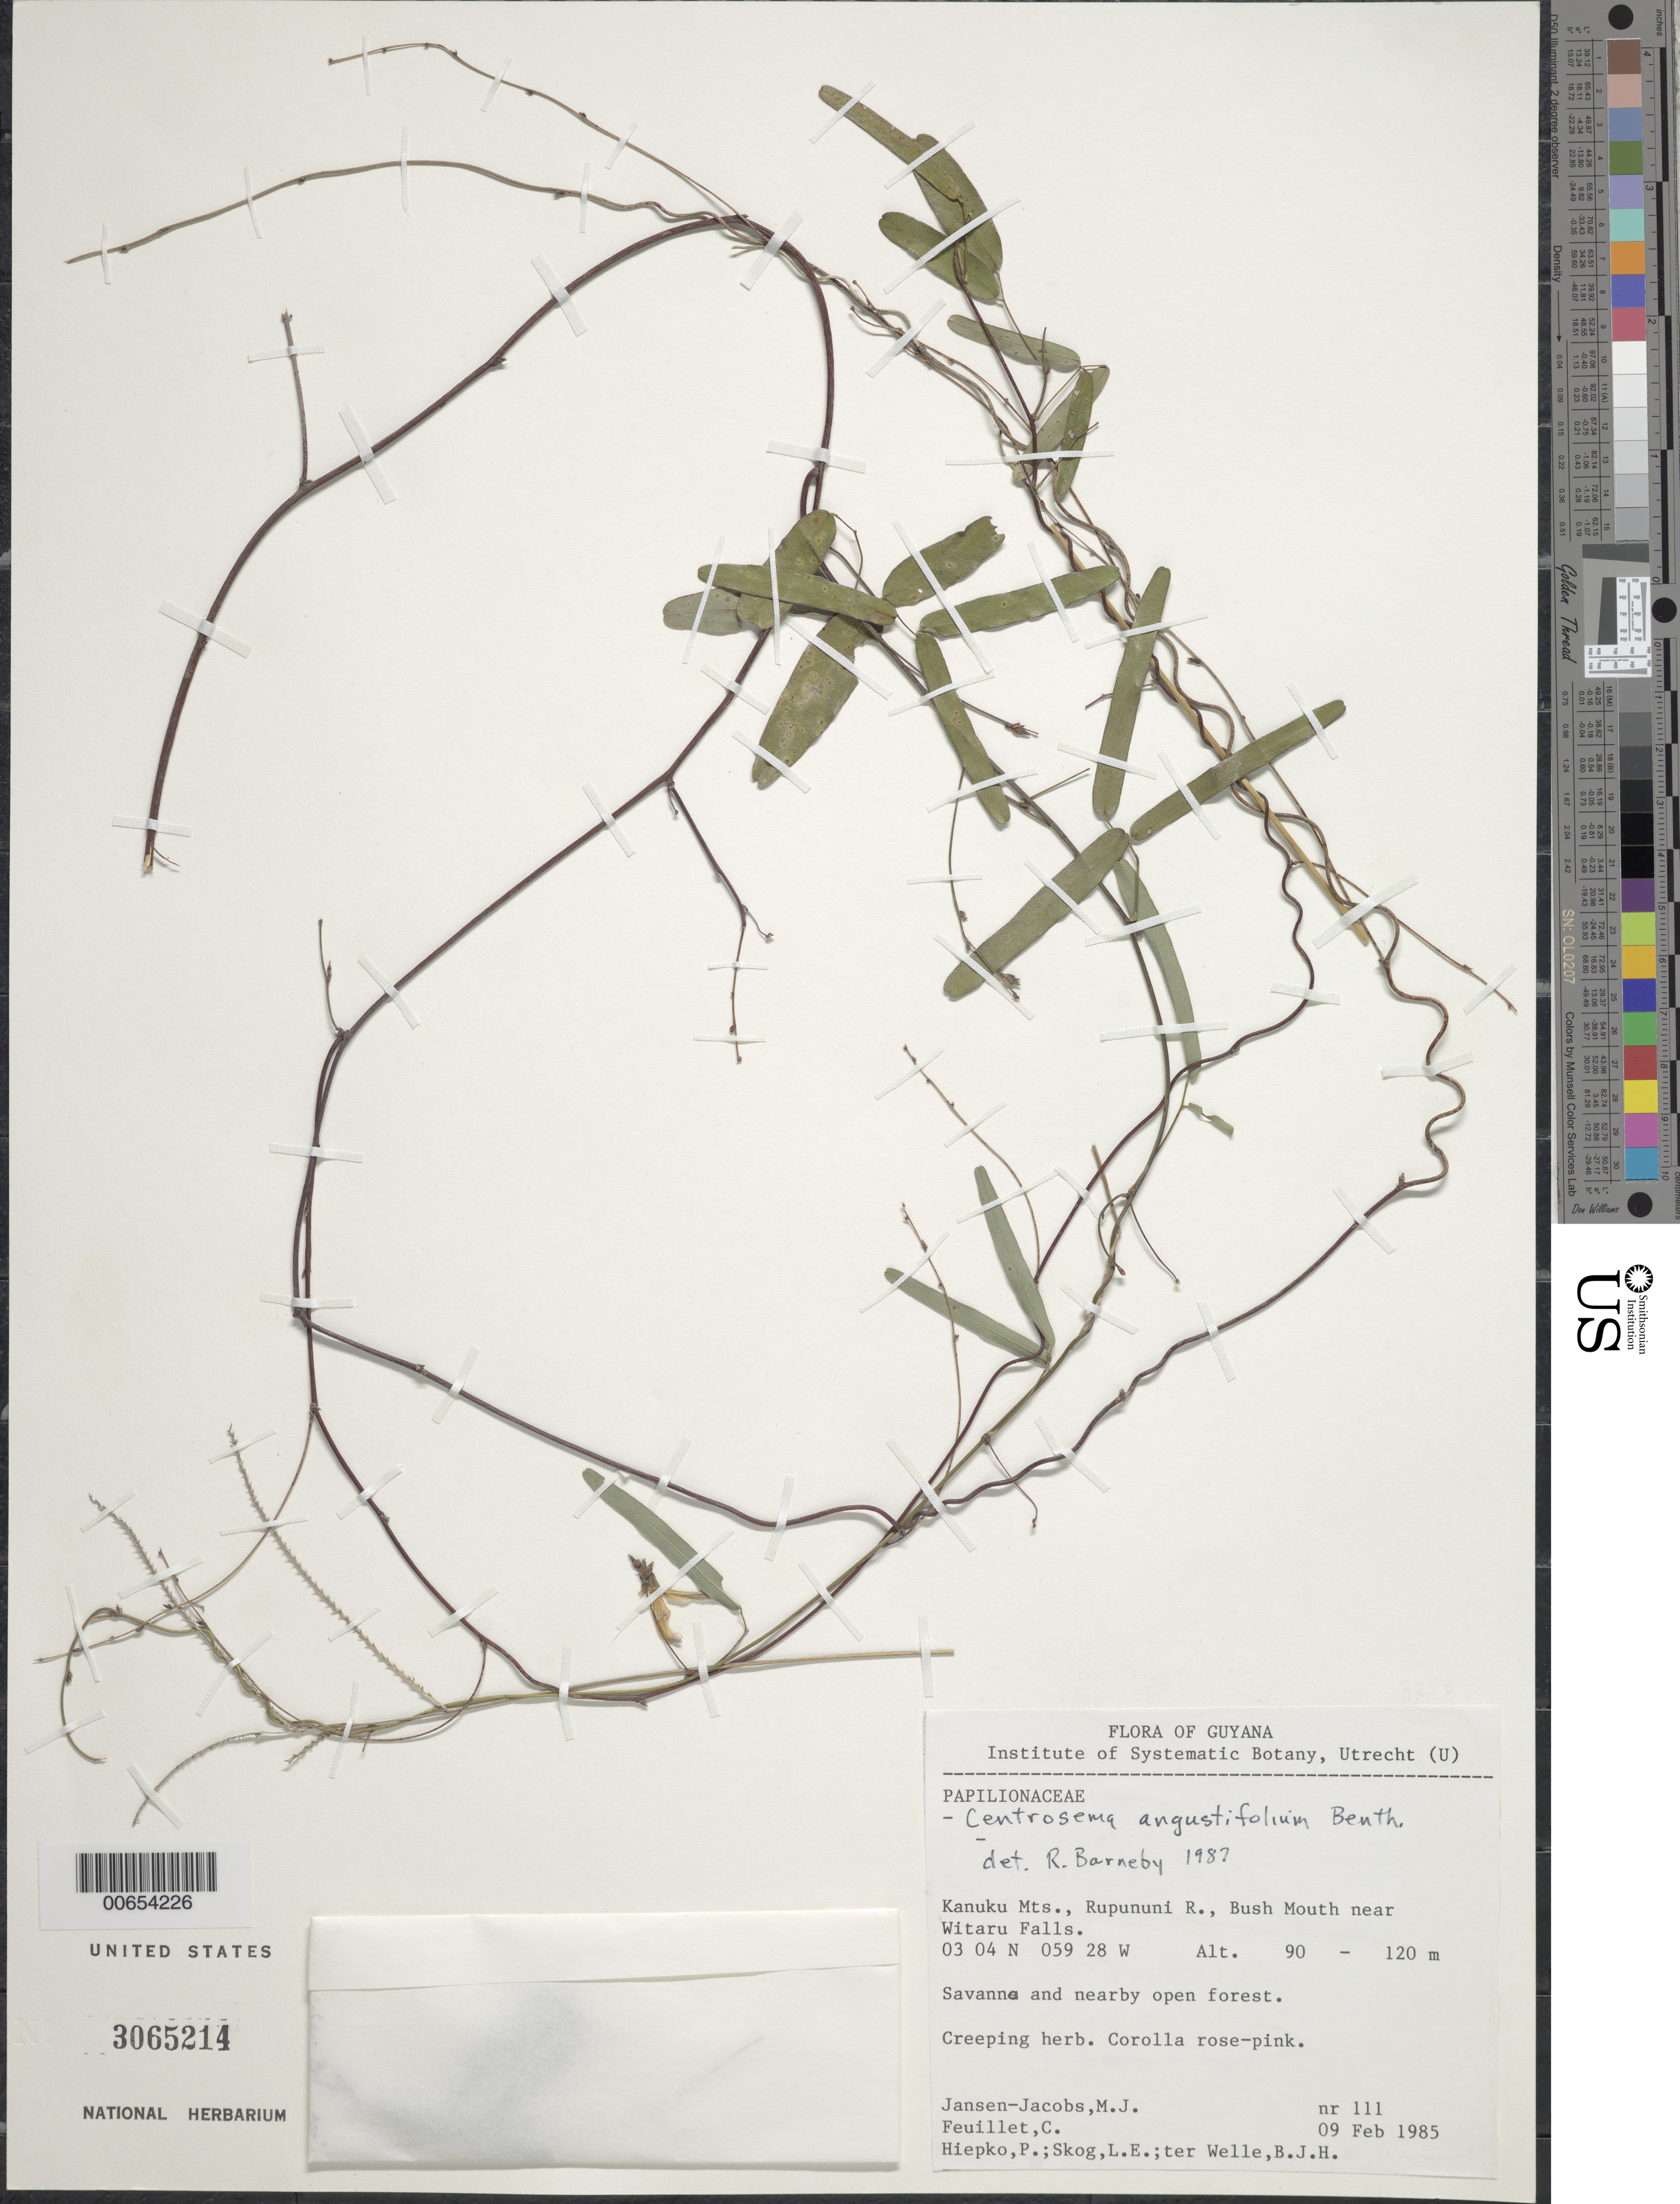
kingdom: Plantae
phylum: Tracheophyta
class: Magnoliopsida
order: Fabales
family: Fabaceae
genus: Centrosema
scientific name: Centrosema angustifolium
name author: (Kunth) Benth.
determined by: Barneby, Rupert C., (NY)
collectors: M. J. Jansen-Jacobs, C. Feuillet, P. H. Hiepko, L. E. Skog & B. Welle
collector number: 111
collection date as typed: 9-Feb-85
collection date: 1985-02-09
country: Guyana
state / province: U. Takutu-U. Essequibo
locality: Kanuku Mts., Rupununi R., Bush Mouth near Witaru Falls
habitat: Savanna and nearby open forest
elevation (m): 90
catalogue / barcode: US 3065214